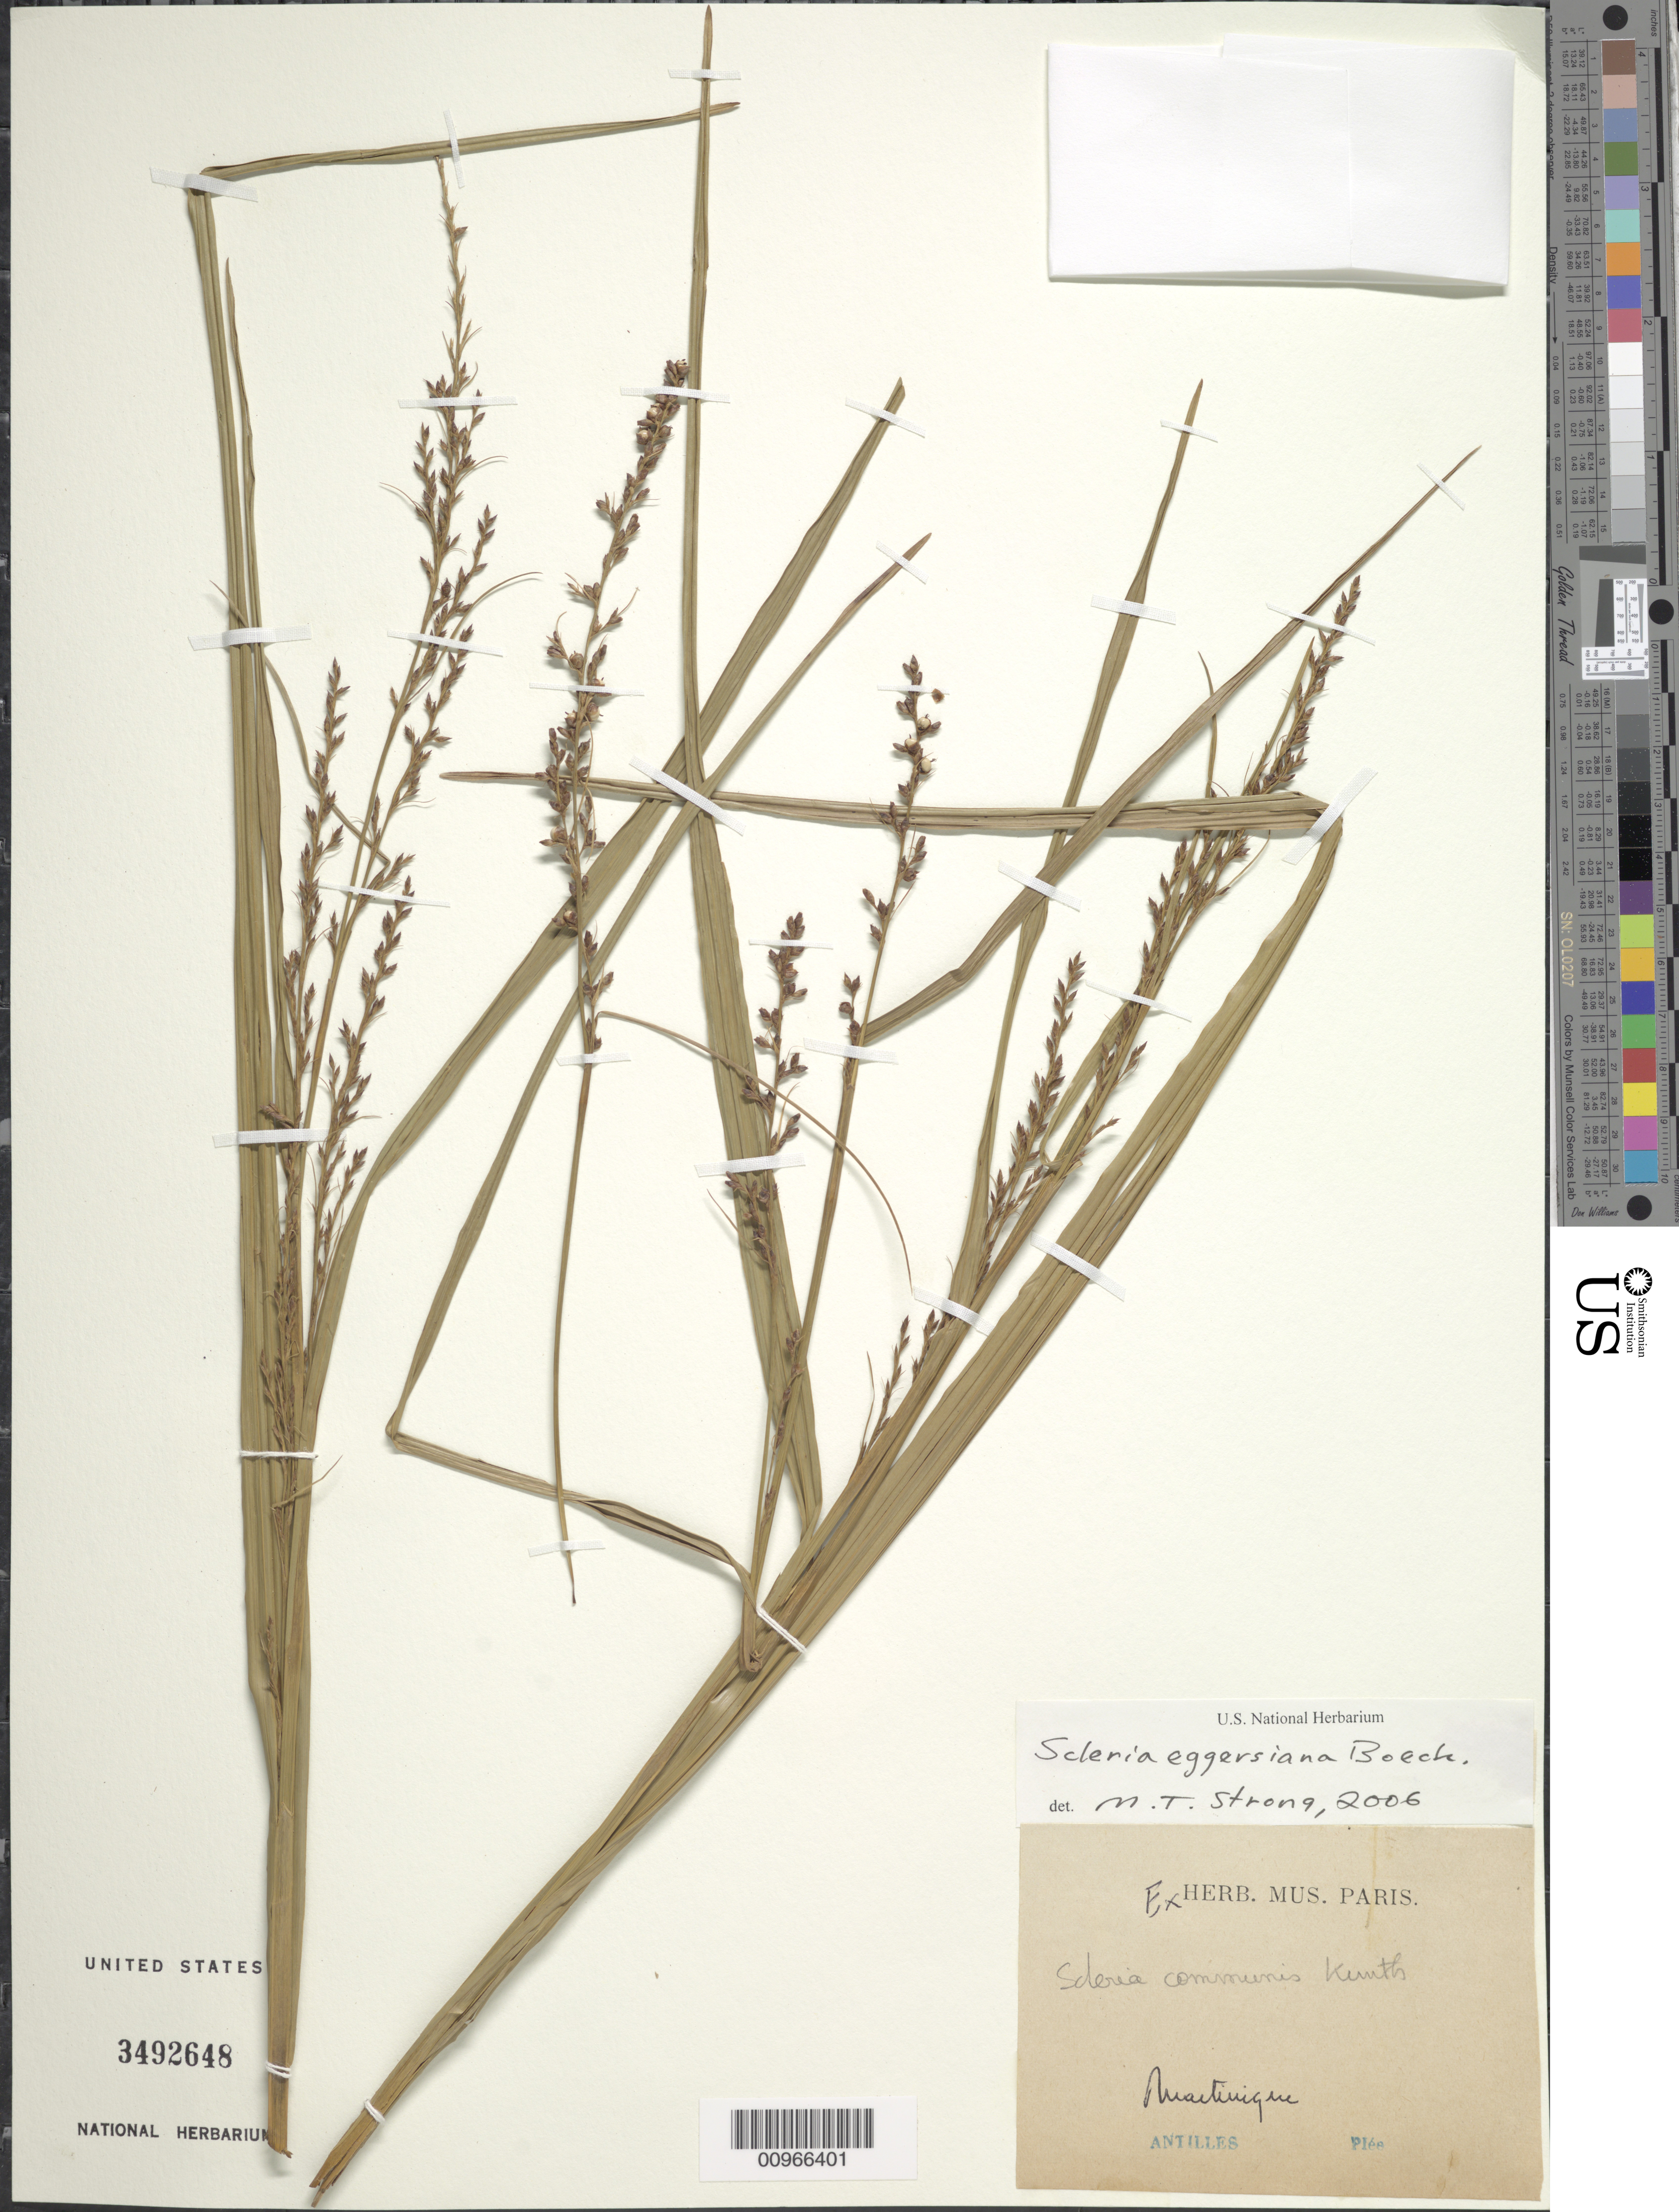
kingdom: Plantae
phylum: Tracheophyta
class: Liliopsida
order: Poales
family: Cyperaceae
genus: Scleria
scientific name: Scleria eggersiana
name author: Boeckeler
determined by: Strong, M. T., (US), Smithsonian Institution - National Museum of Natural History (UNITED STATES)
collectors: -. Plee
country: Martinique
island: Martinique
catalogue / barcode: US 3492648